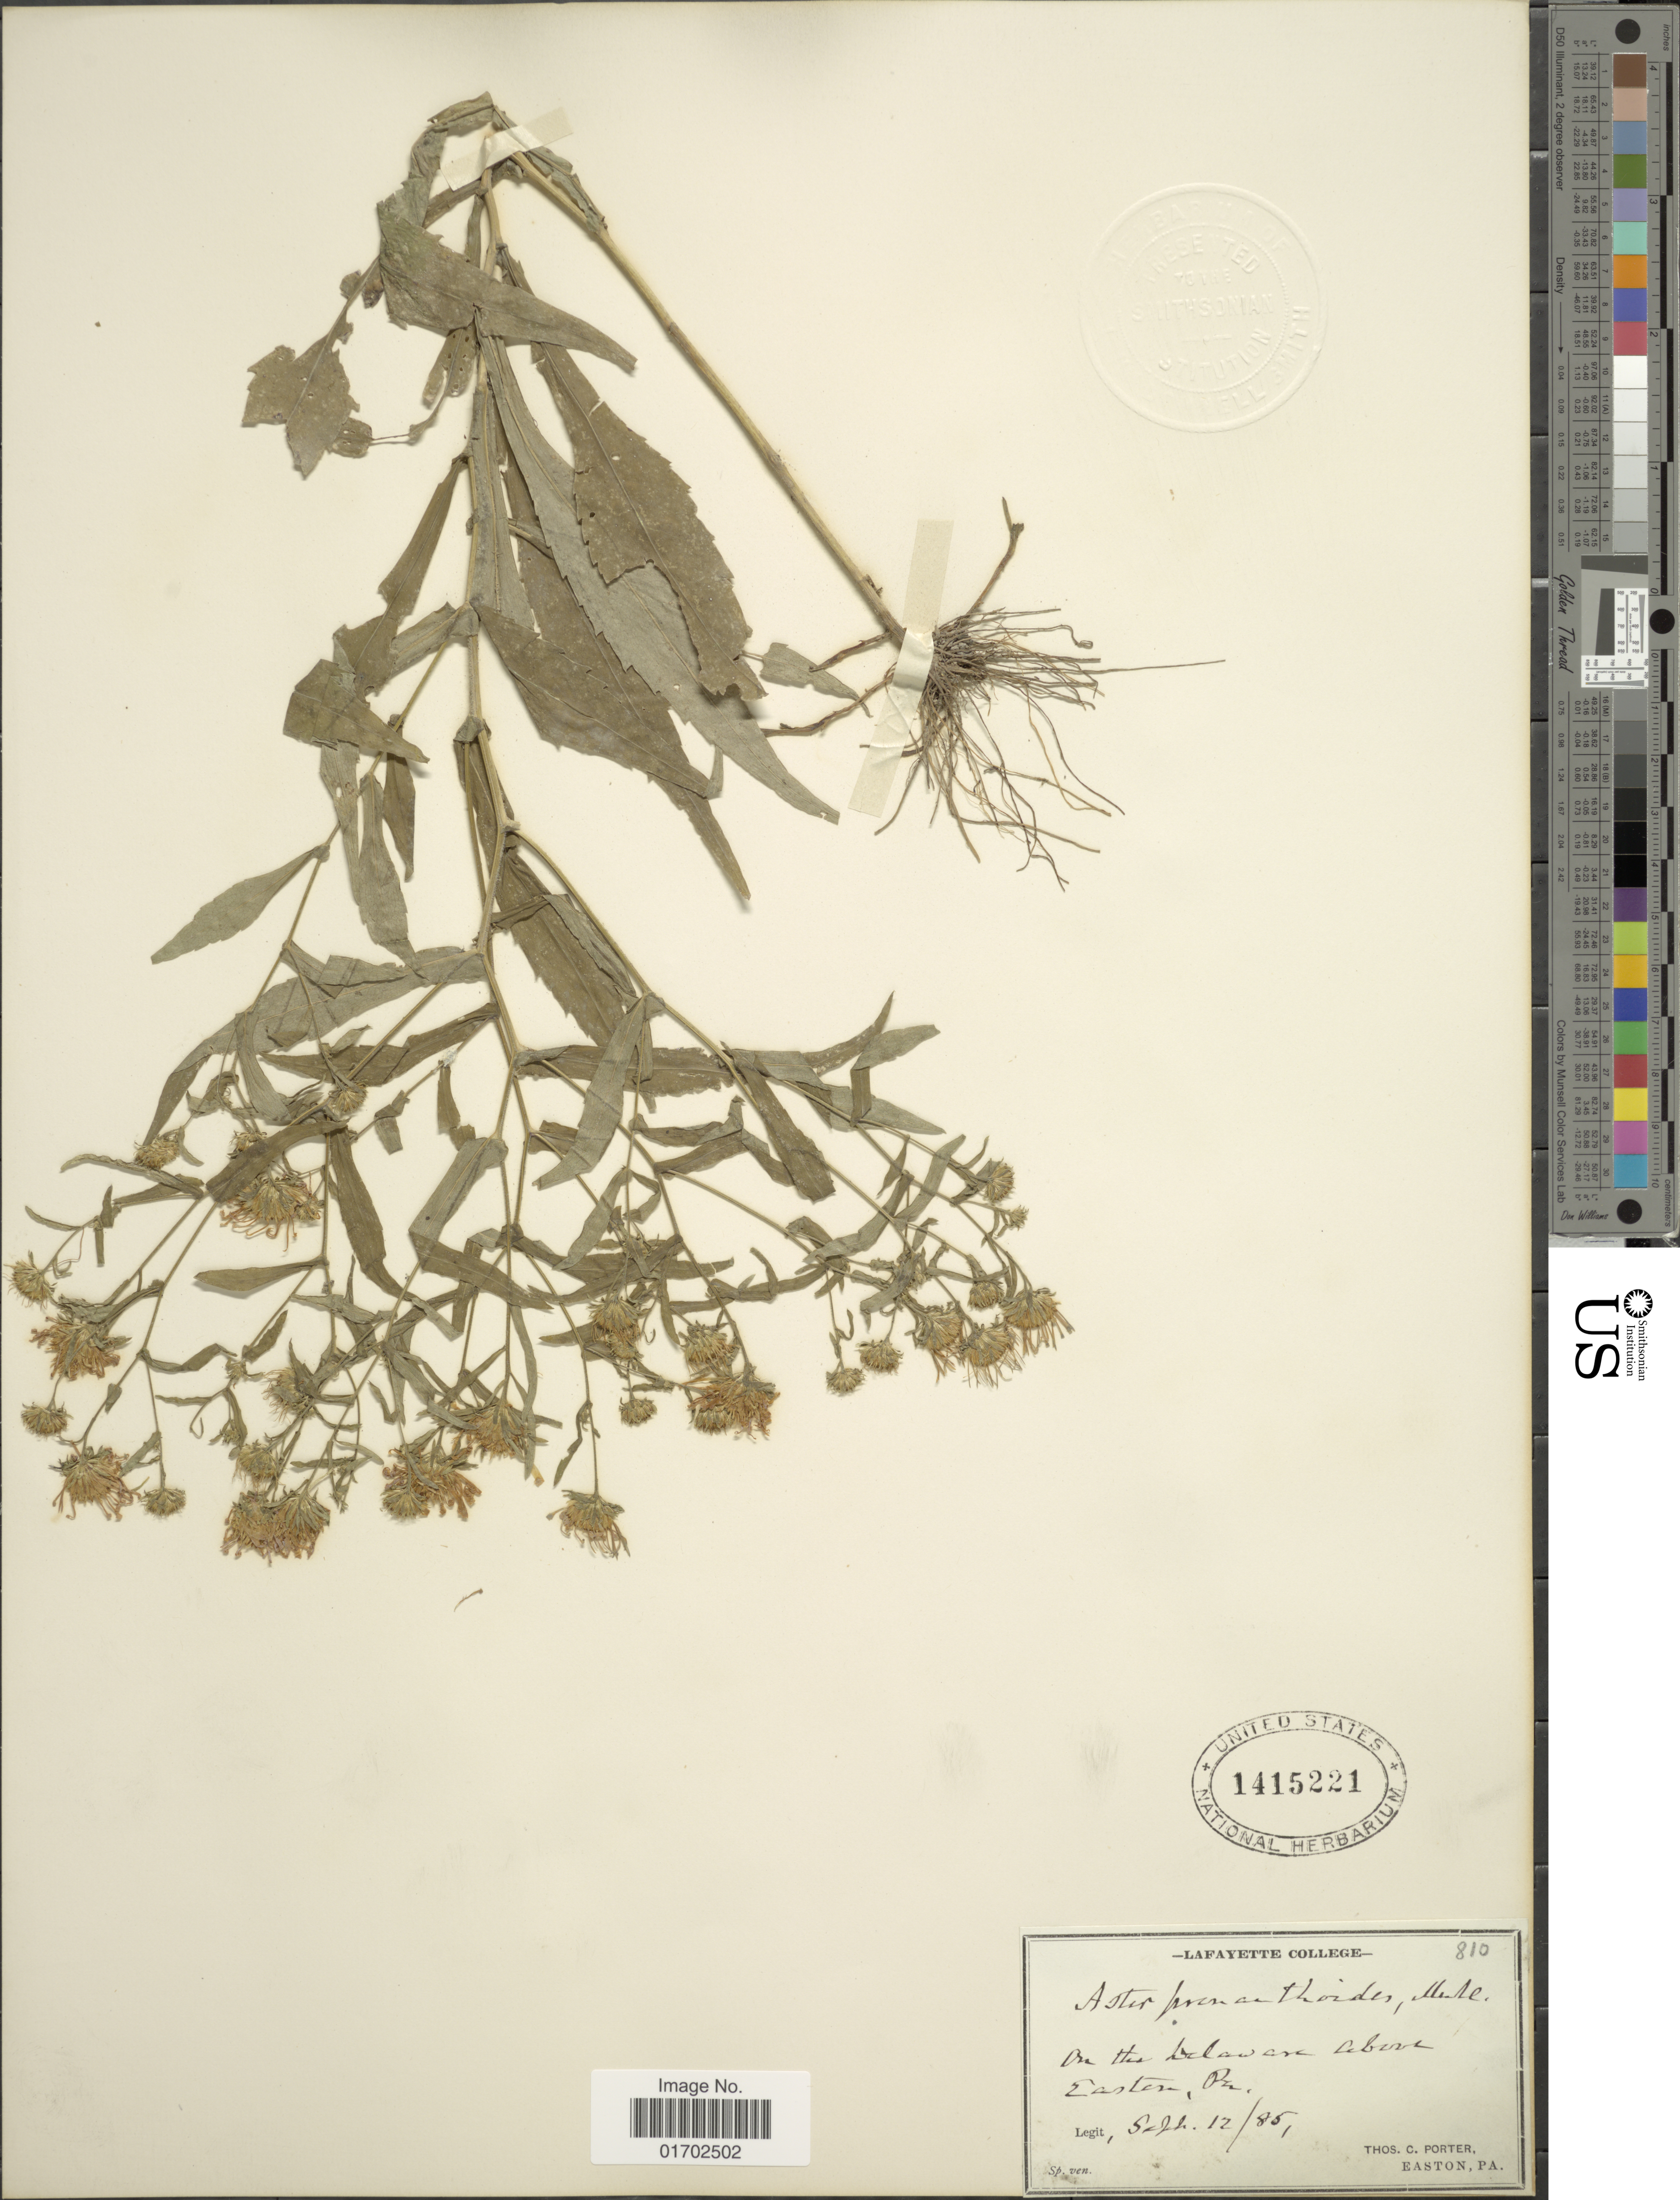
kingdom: Plantae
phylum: Tracheophyta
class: Magnoliopsida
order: Asterales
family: Asteraceae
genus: Symphyotrichum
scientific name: Symphyotrichum prenanthoides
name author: (Muhl. ex Willd.) G.L. Nesom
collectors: T. C. Porter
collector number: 810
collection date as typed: Transcribed d/m/y: 12/9/85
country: United States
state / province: Pennsylvania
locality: On the Delaware above Easton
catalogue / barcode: US 1415221